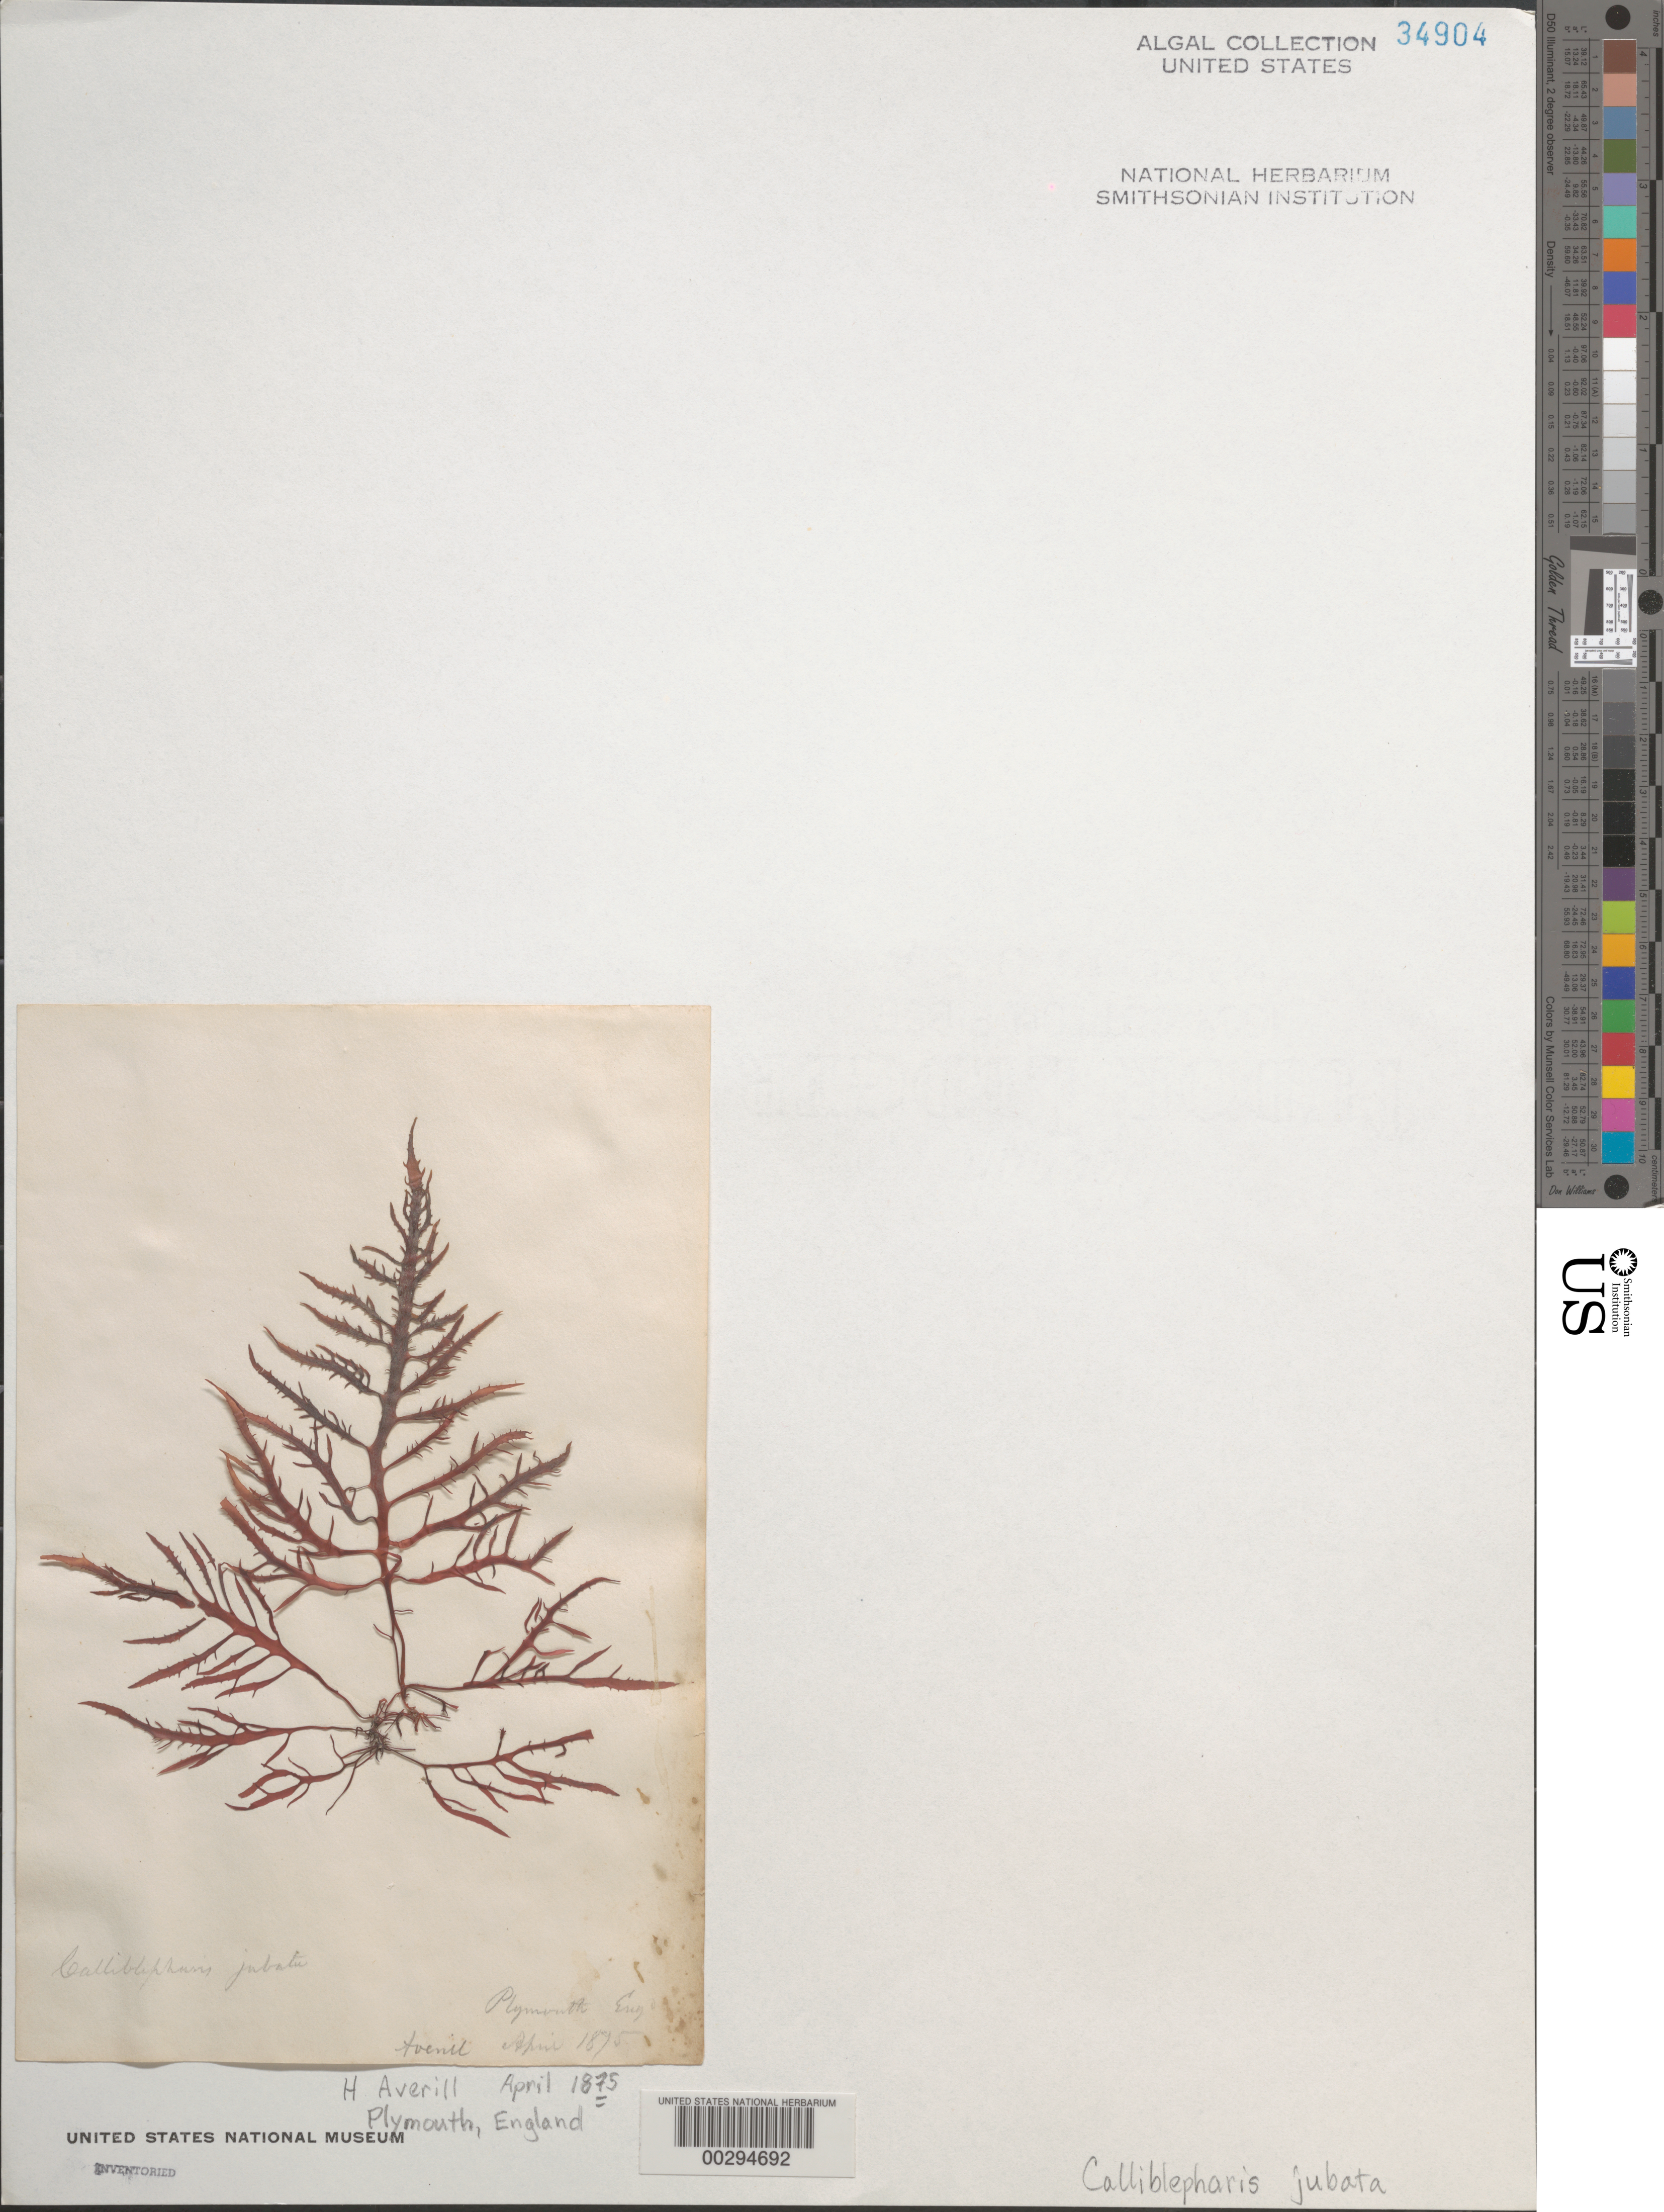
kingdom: Plantae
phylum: Rhodophyta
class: Florideophyceae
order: Gigartinales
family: Cystocloniaceae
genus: Calliblepharis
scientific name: Calliblepharis jubata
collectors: H. Averill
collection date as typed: Apr 1875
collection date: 1875-04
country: United Kingdom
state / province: England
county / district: Devon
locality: Plymouth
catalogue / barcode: US 34904